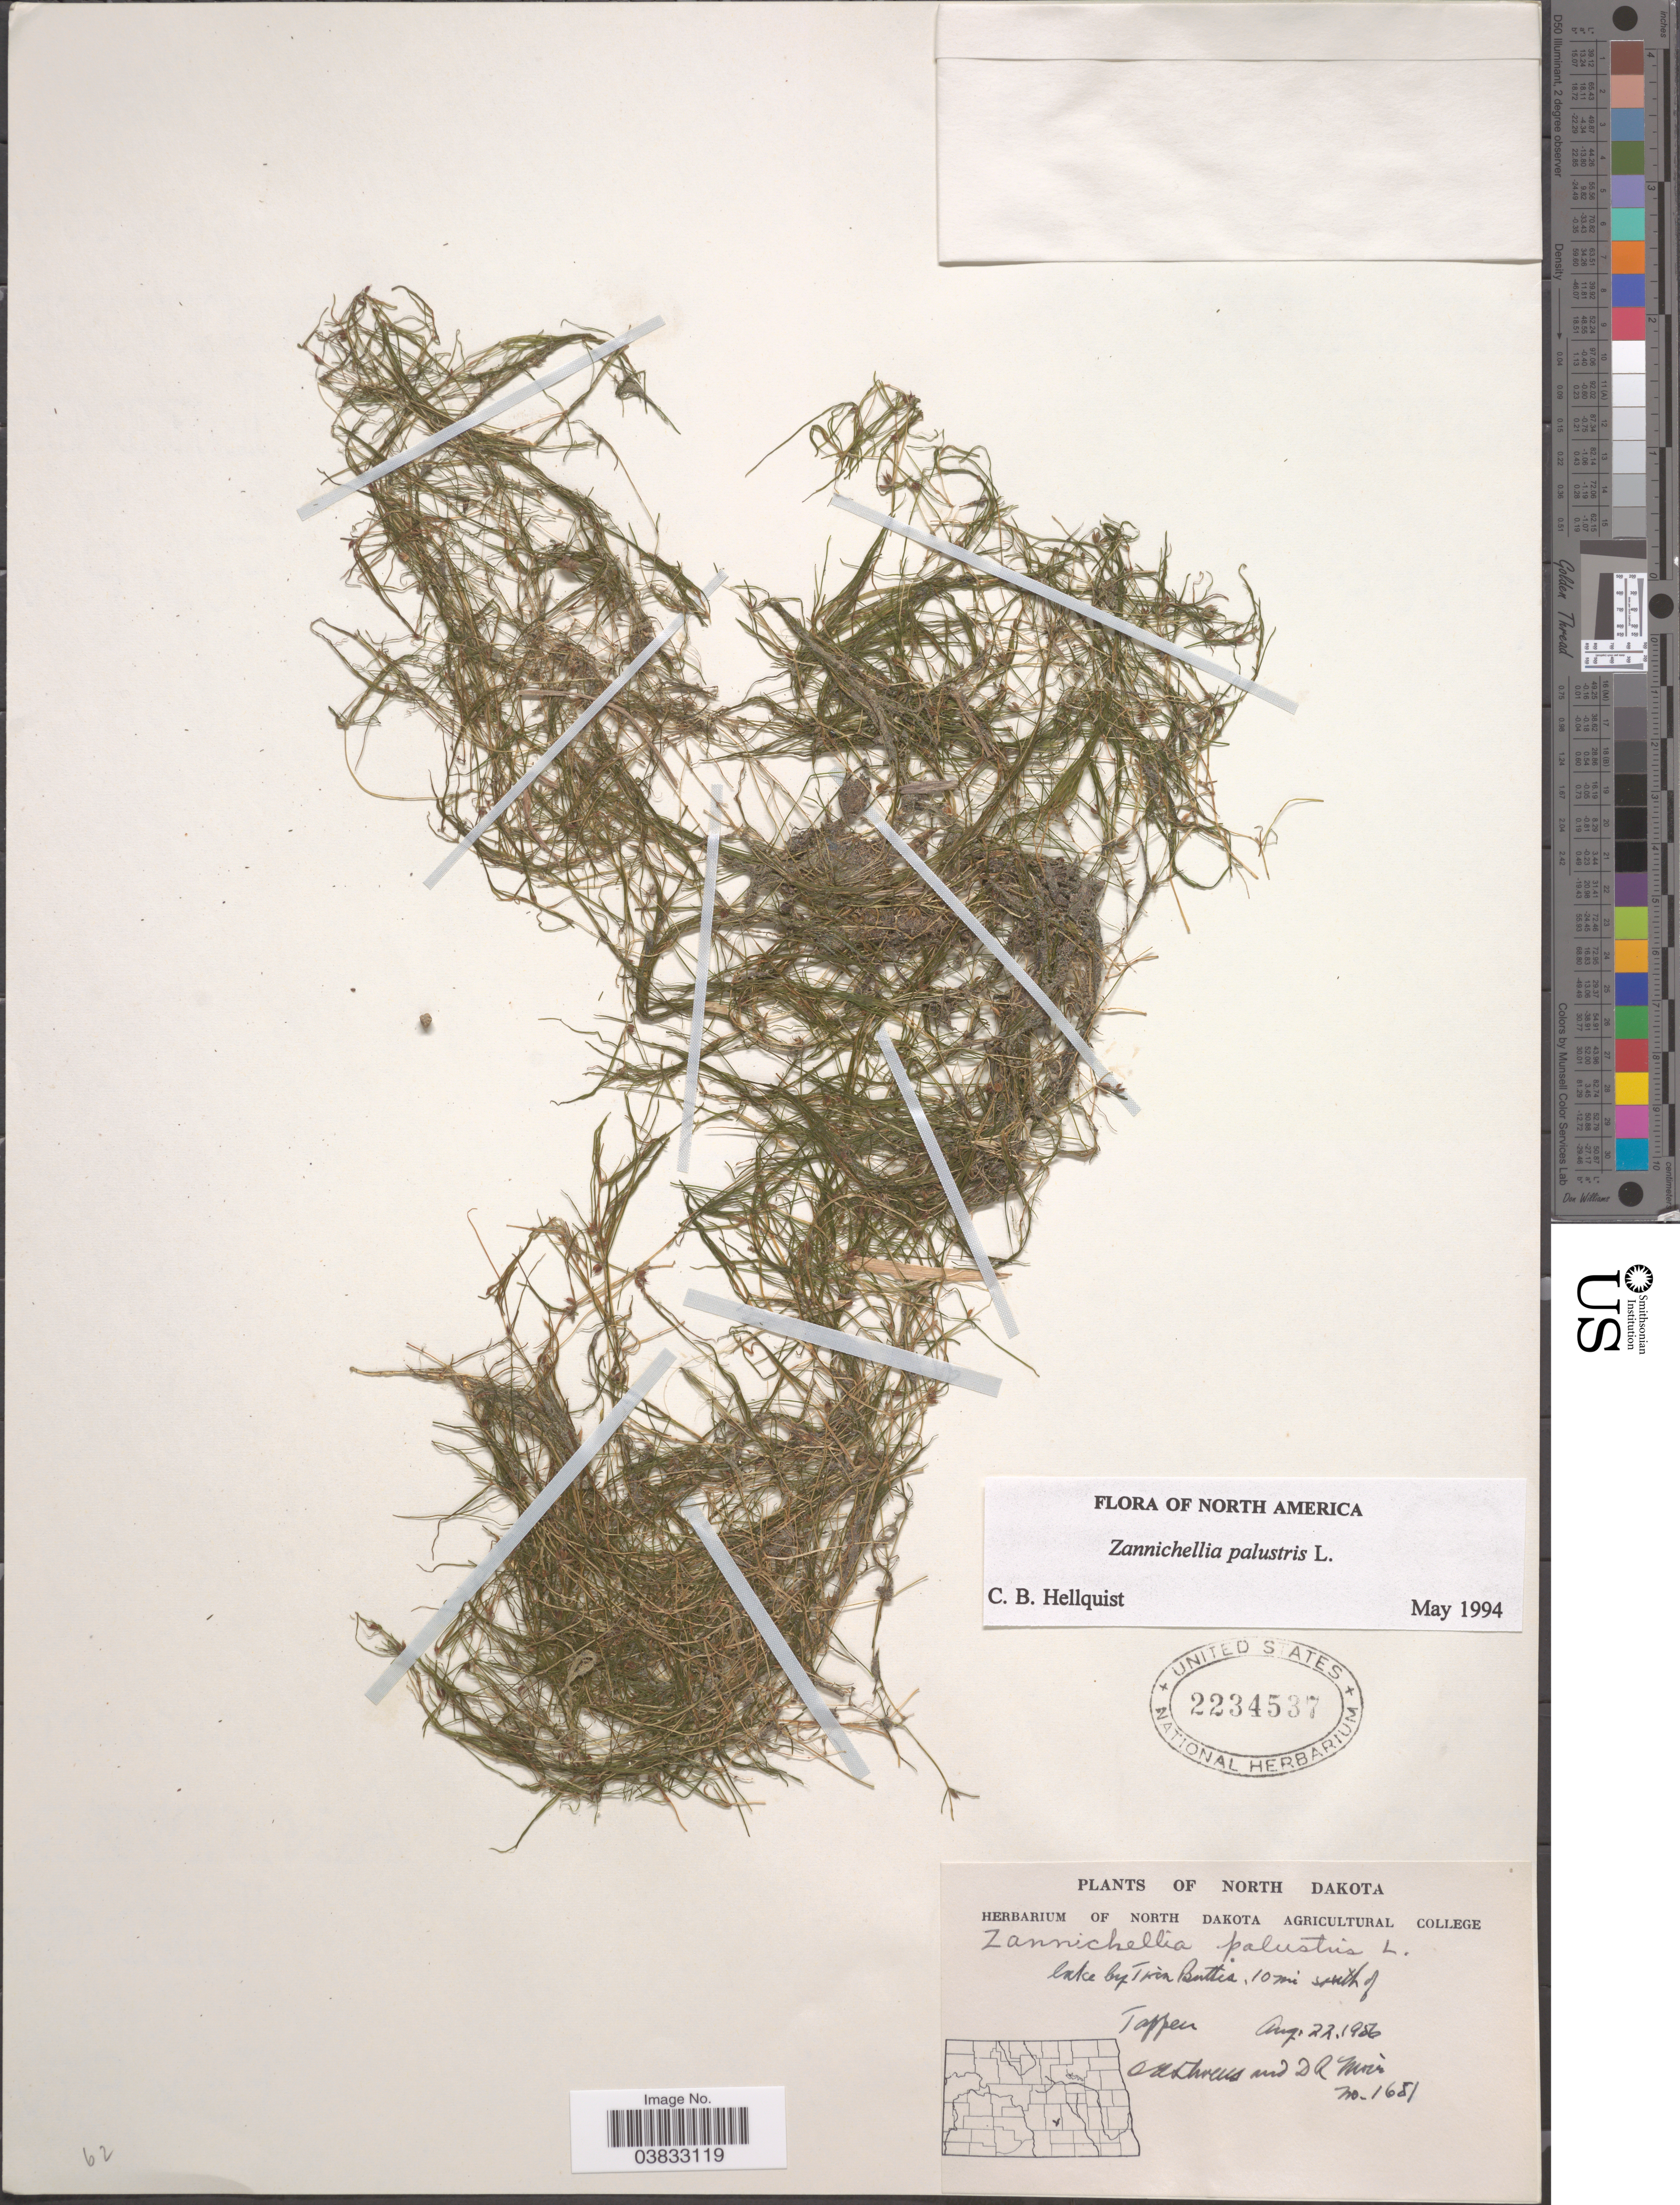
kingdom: Plantae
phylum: Tracheophyta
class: Liliopsida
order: Alismatales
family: Potamogetonaceae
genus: Zannichellia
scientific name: Zannichellia palustris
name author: L.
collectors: O. A. Stevens & D. Moir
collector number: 1681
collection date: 1986-08-22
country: United States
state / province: North Dakota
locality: Lake by Buttis, 10 mi south of Toppen.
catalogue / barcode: US 2234537